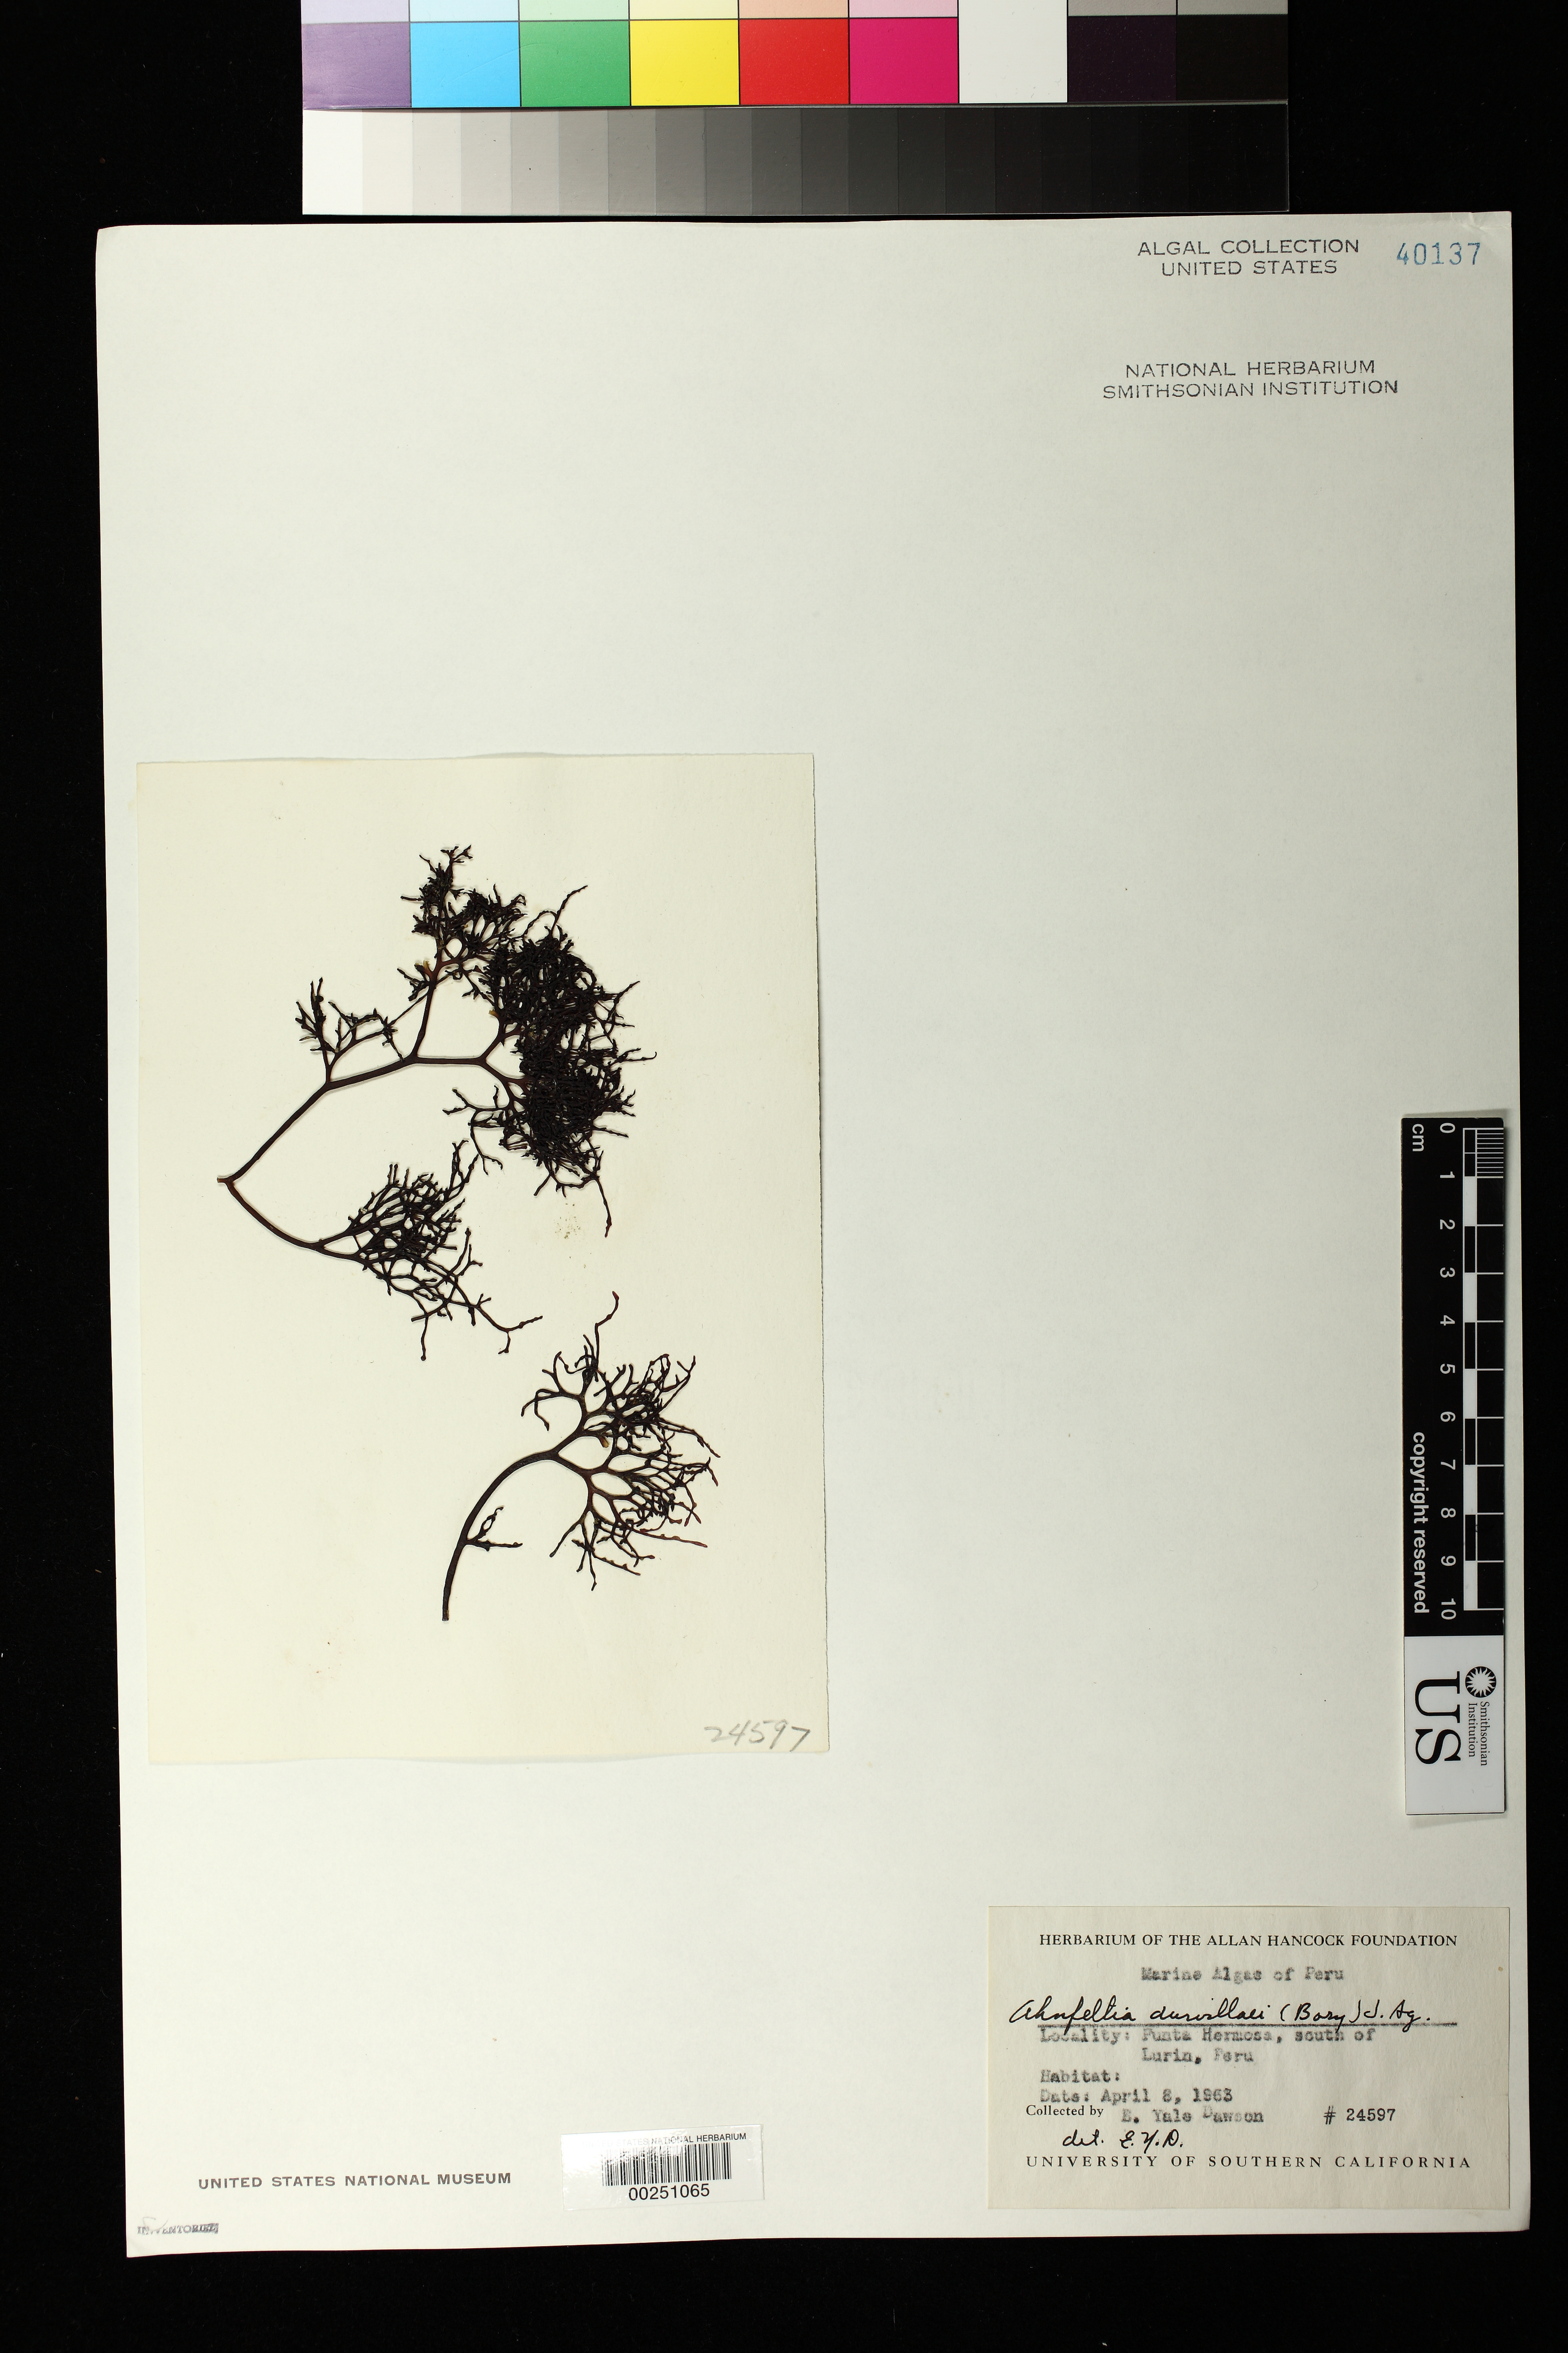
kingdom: Plantae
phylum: Rhodophyta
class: Florideophyceae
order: Gigartinales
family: Phyllophoraceae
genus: Gymnogongrus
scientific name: Gymnogongrus durvillei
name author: (Bory) M.S.Calderon & S.M. Boo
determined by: Algae name updating Project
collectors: E. Y. Dawson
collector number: EYD 24597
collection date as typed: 08 Apr 1963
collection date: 1963-04-08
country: Peru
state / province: Lima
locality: Punta Hermosa, south of Lurín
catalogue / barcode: US 40137